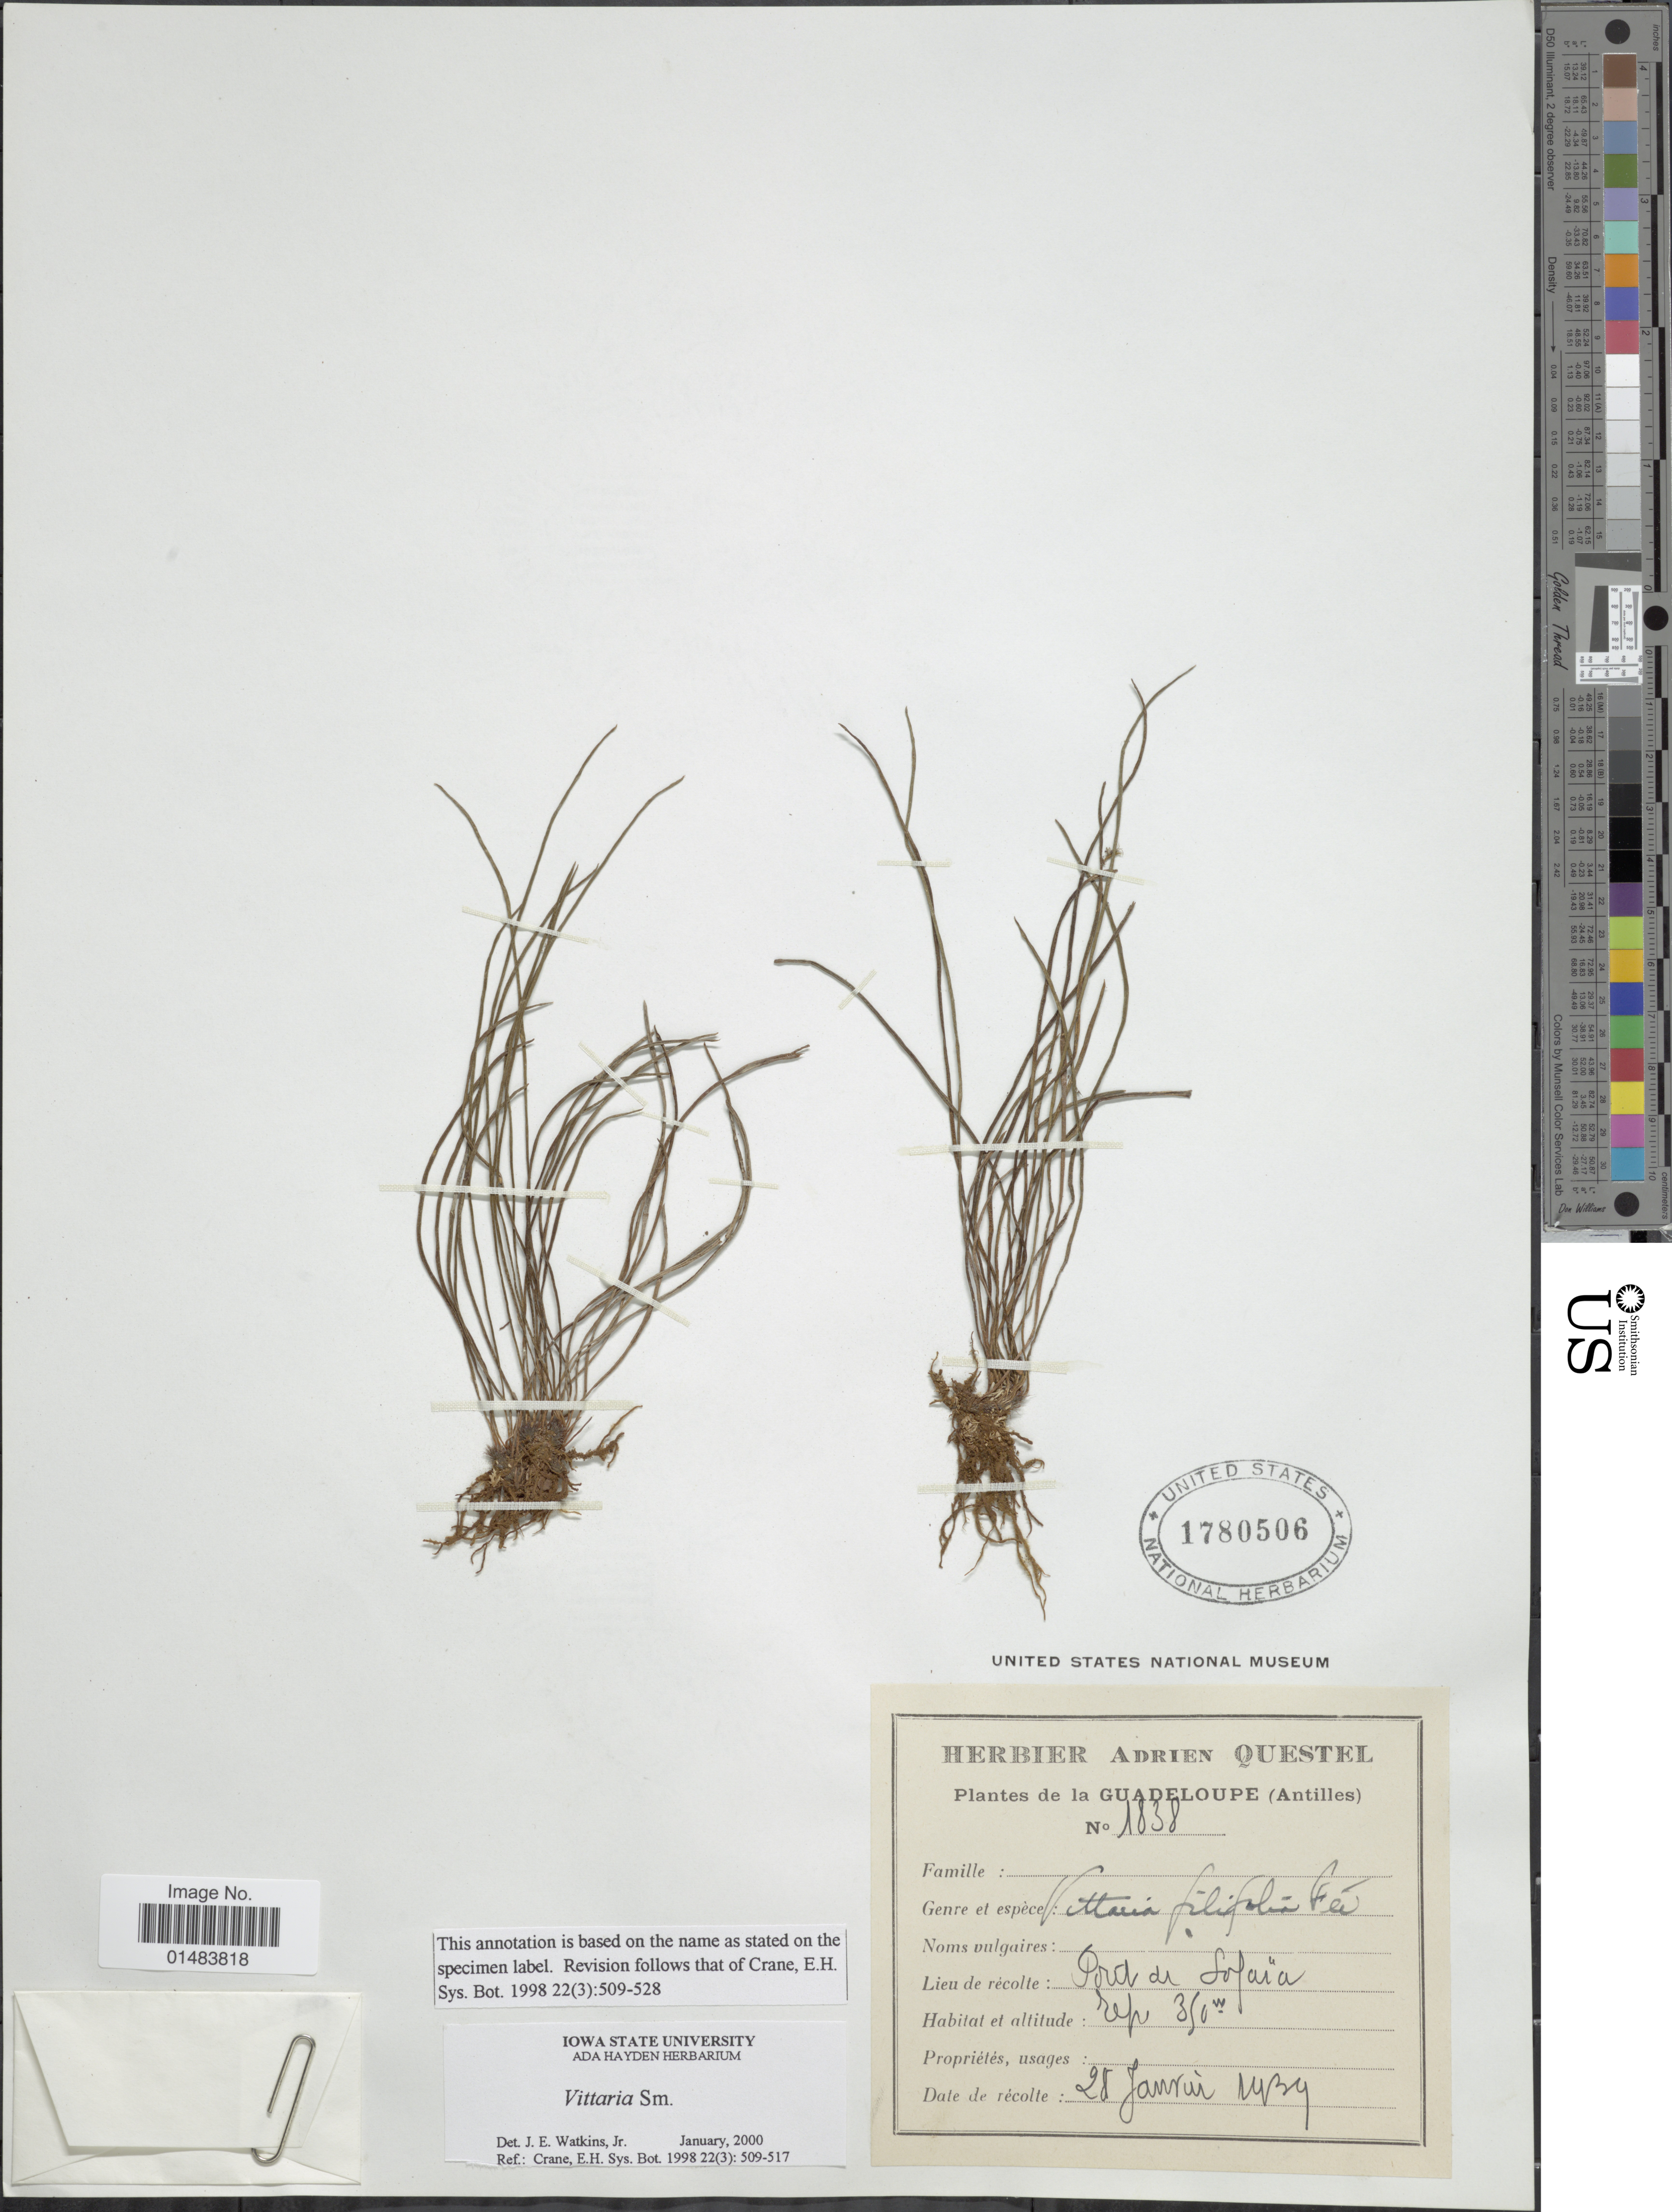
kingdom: Plantae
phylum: Tracheophyta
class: Polypodiopsida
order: Polypodiales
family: Pteridaceae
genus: Vittaria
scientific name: Vittaria graminifolia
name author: Kaulf.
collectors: ex herb. A. Questal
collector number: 1838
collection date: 1939-01-28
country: Guadeloupe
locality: Port de Sofaia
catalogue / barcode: US 1780506